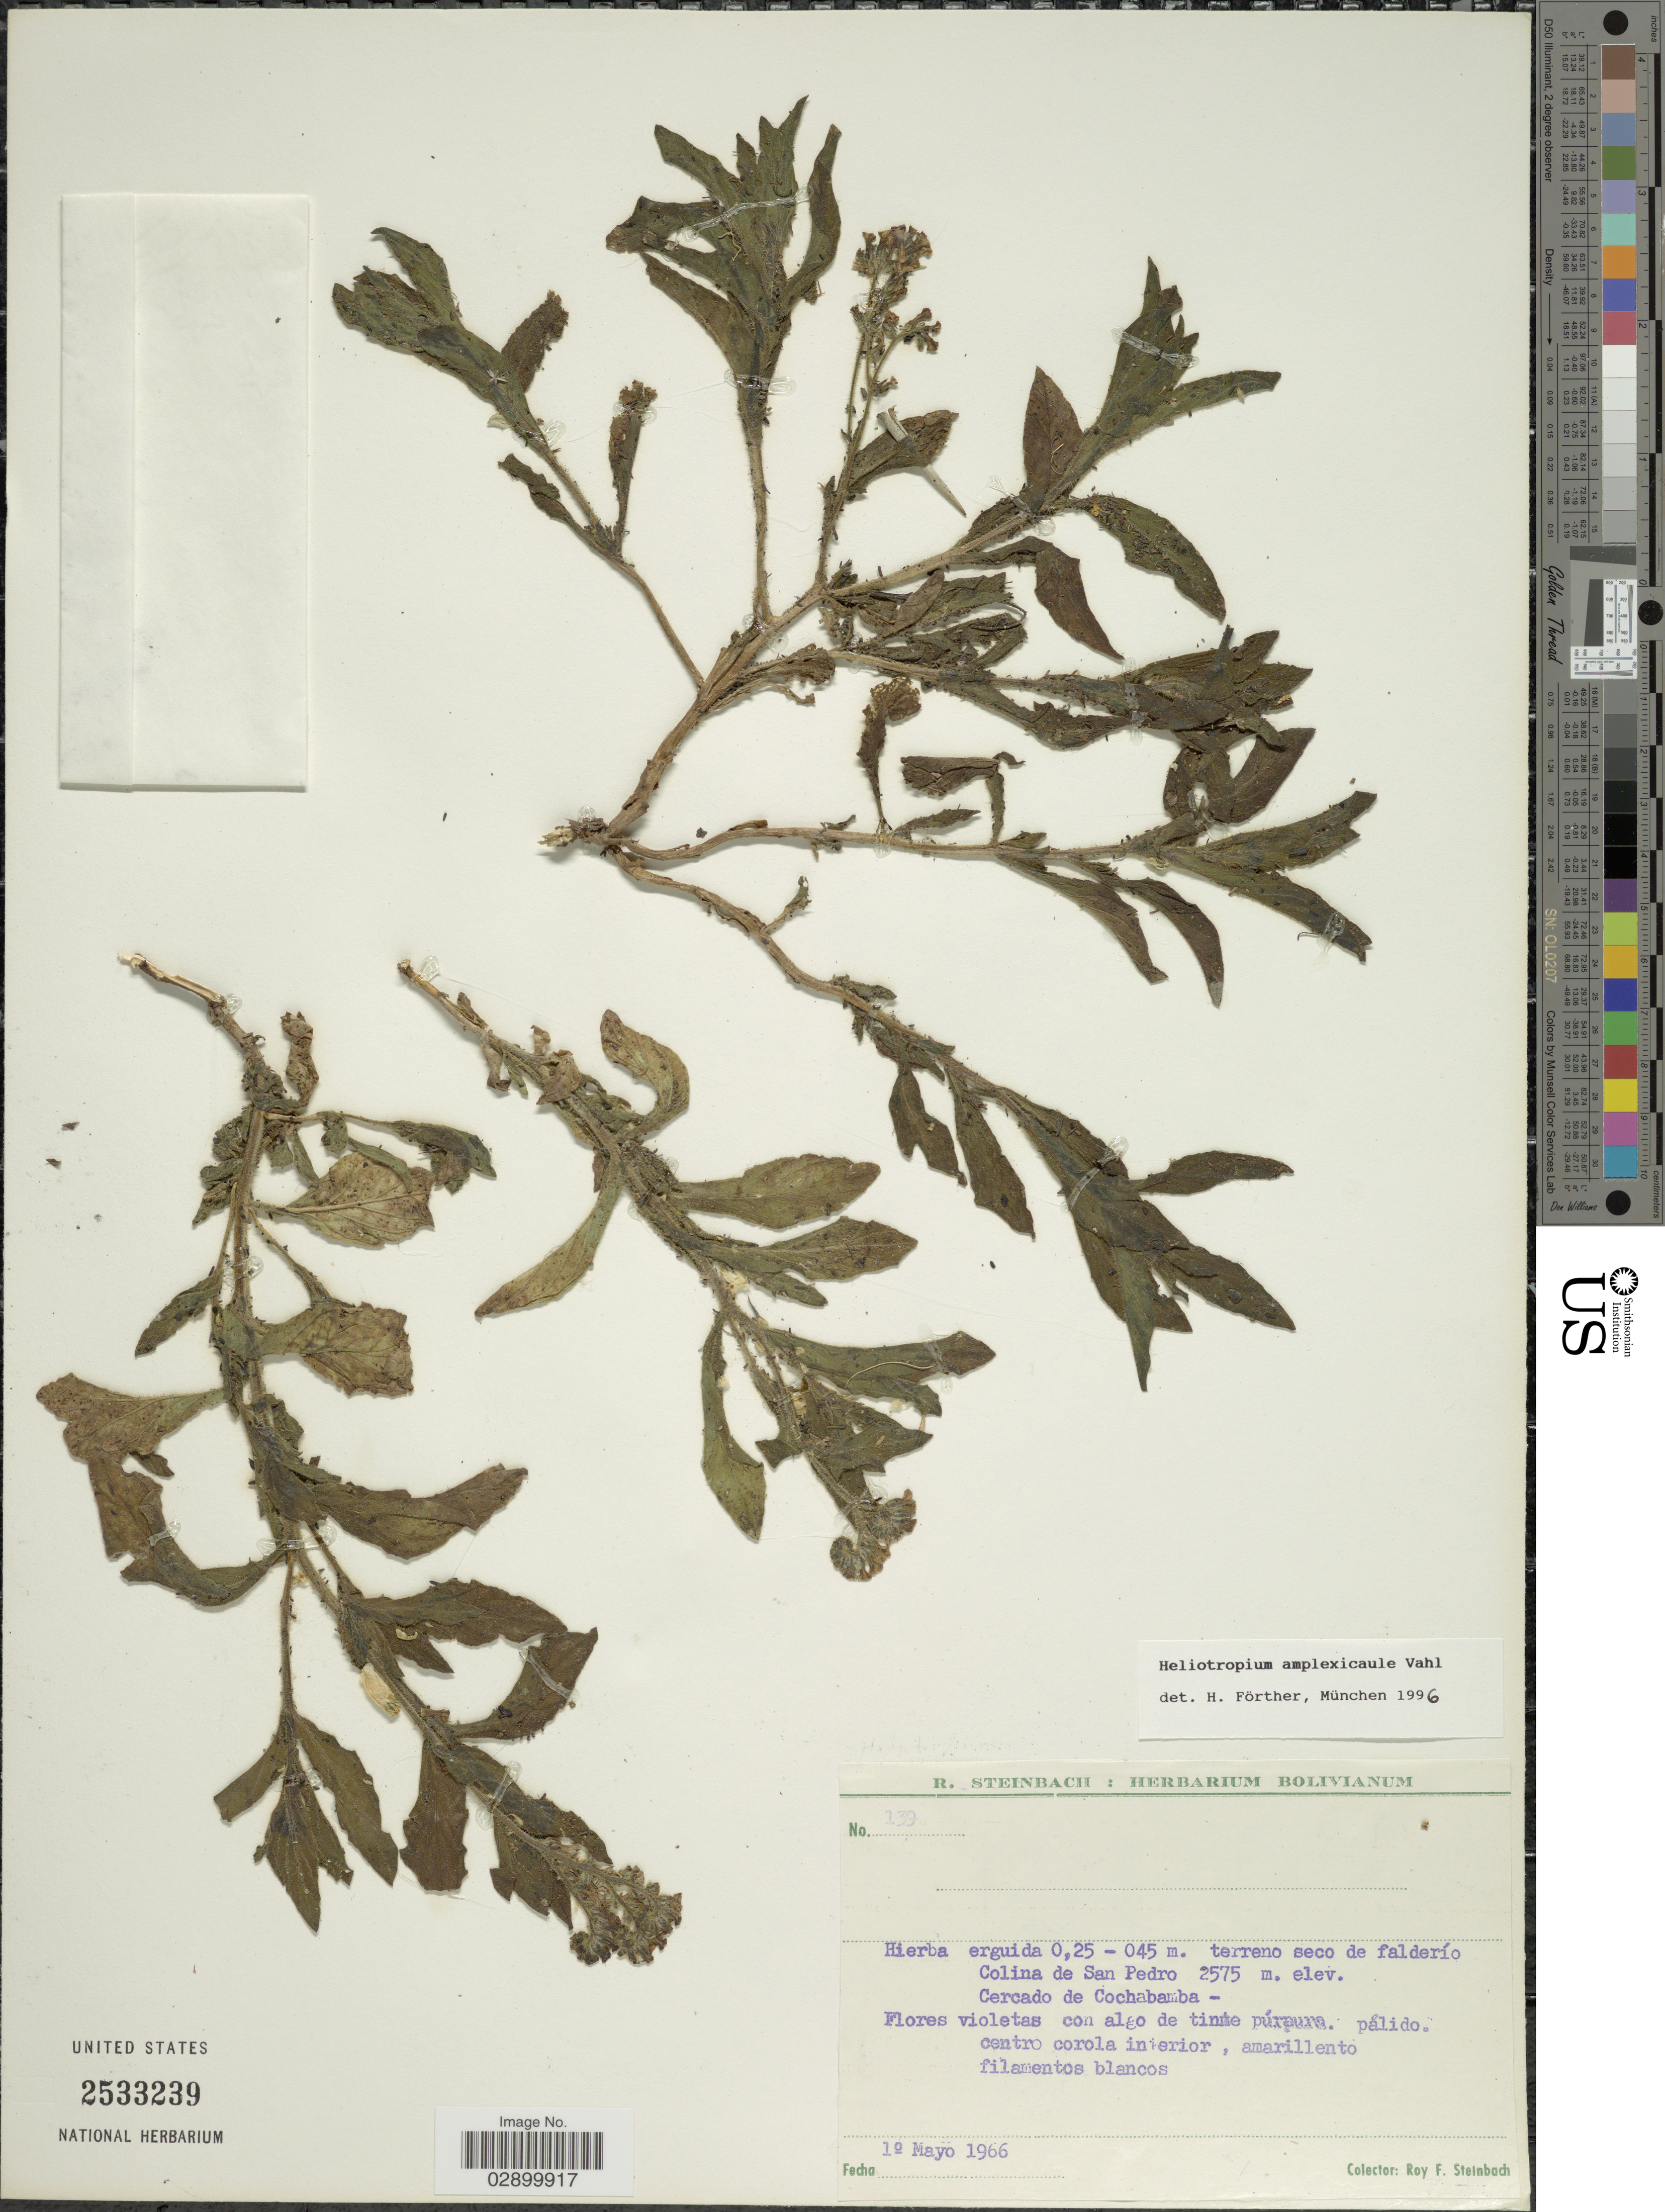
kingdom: Plantae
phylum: Tracheophyta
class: Magnoliopsida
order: Boraginales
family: Heliotropiaceae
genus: Heliotropium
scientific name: Heliotropium amplexicaule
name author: Vahl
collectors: R. F. Steinbach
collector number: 139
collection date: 1966-05-01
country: Bolivia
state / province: Cochabamba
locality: Colina de San Pedro. Cercado de Cochabamba.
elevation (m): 2575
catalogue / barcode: US 2533239